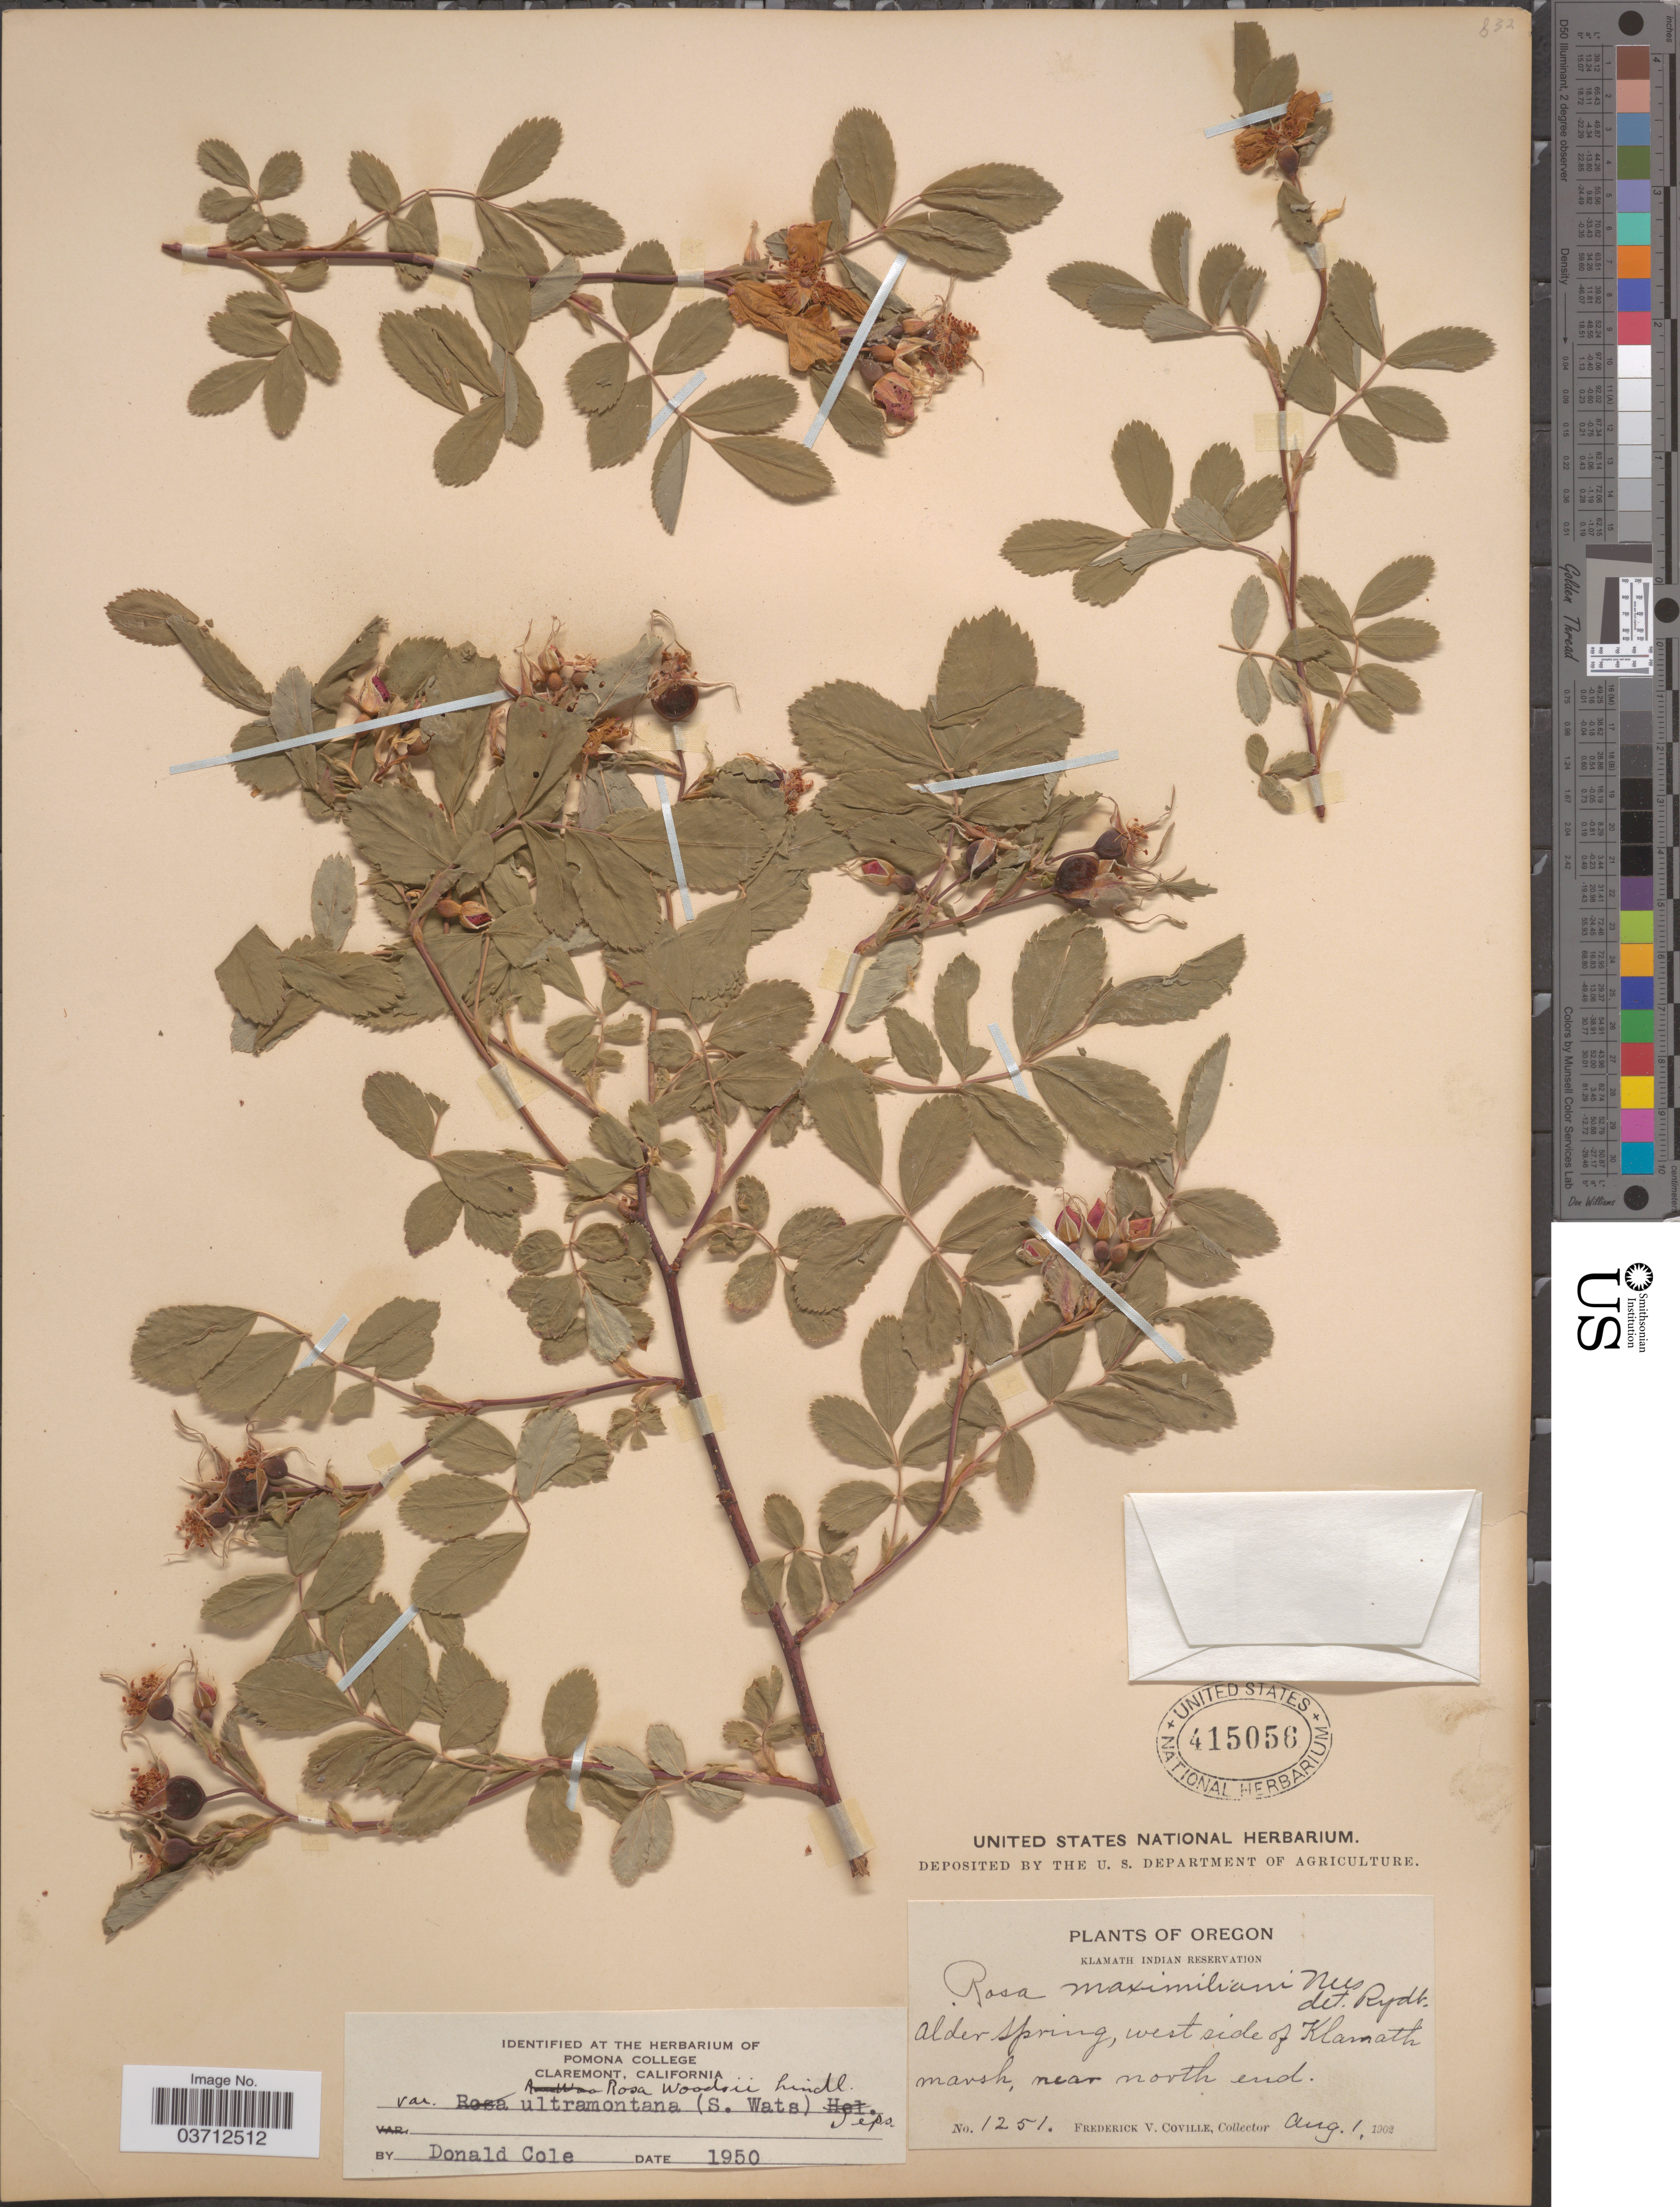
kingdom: Plantae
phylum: Tracheophyta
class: Magnoliopsida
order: Rosales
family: Rosaceae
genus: Rosa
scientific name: Rosa woodsii var. ultramontana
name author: Lindl.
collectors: F. V. Coville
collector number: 1251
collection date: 1902-08-01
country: United States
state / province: Oregon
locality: Klamath Indian Reservation. Alder Spring, west side of Klamath marsh, near north end.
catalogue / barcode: US 415056